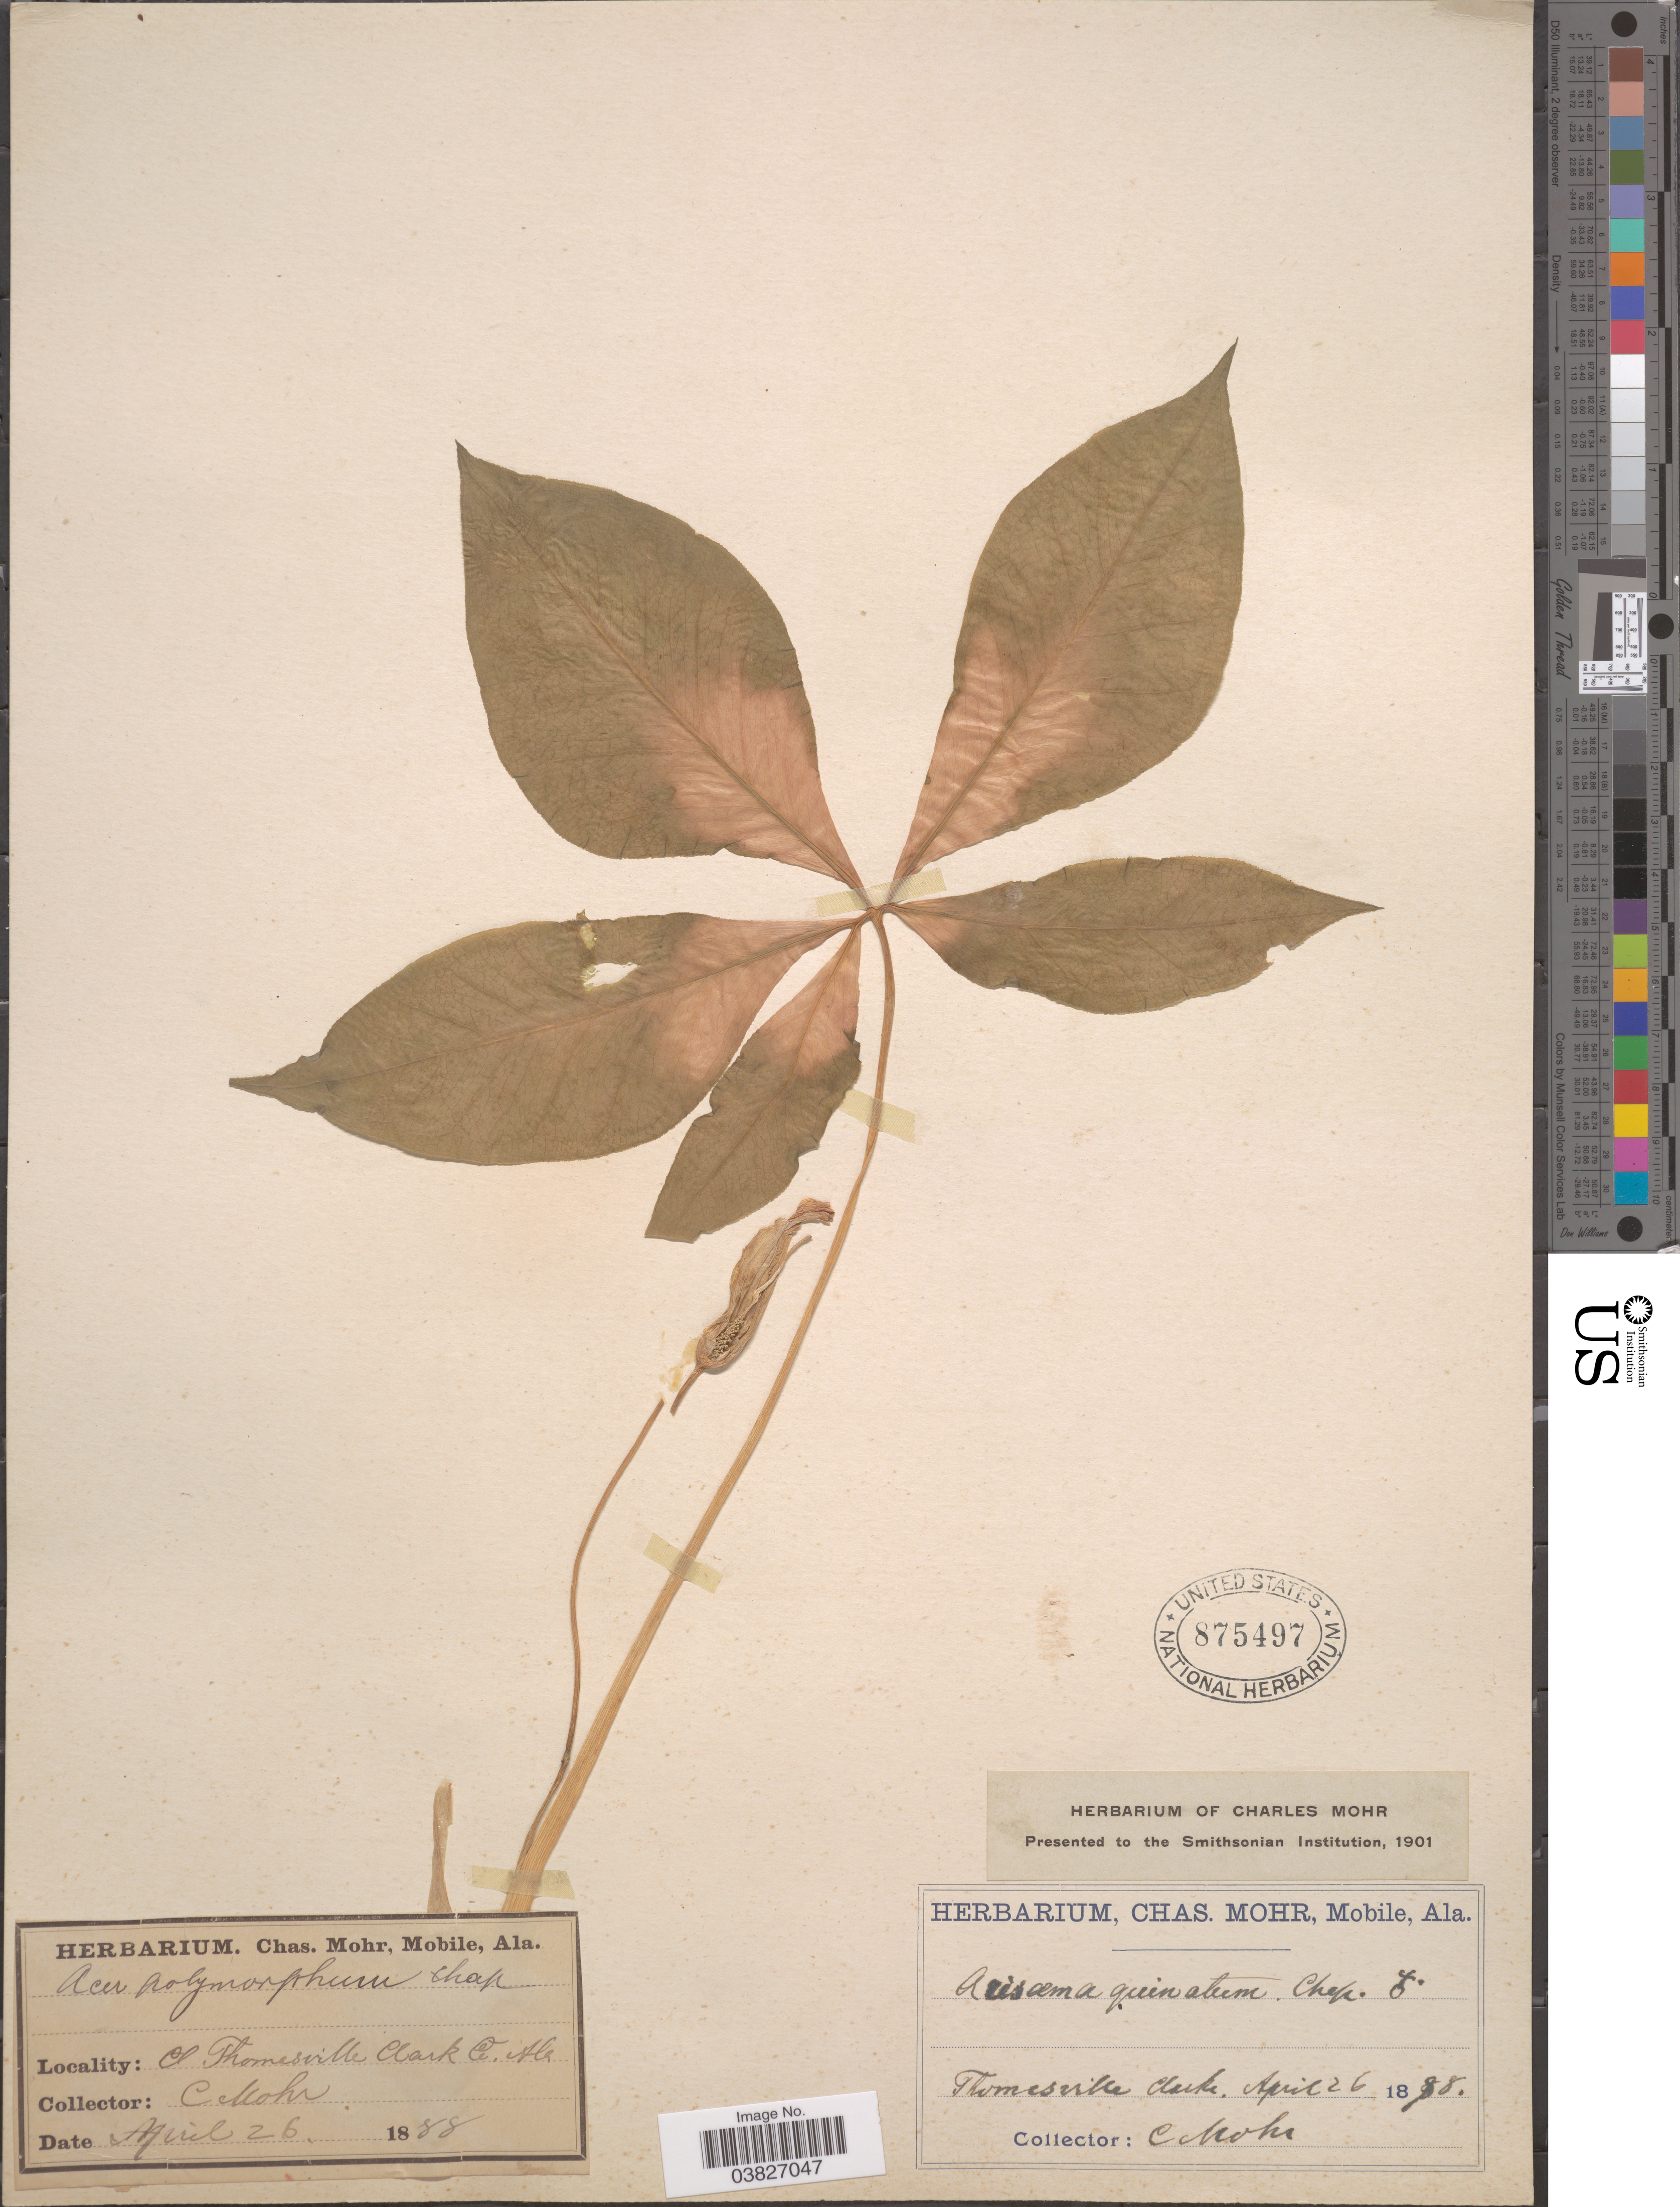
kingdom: Plantae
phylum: Tracheophyta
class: Liliopsida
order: Alismatales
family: Araceae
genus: Arisaema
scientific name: Arisaema quinatum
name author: (Nutt.) Schott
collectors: C. T. Mohr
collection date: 1888-04-26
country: United States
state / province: Alabama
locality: Thomasville. Clark Co.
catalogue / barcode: US 875497